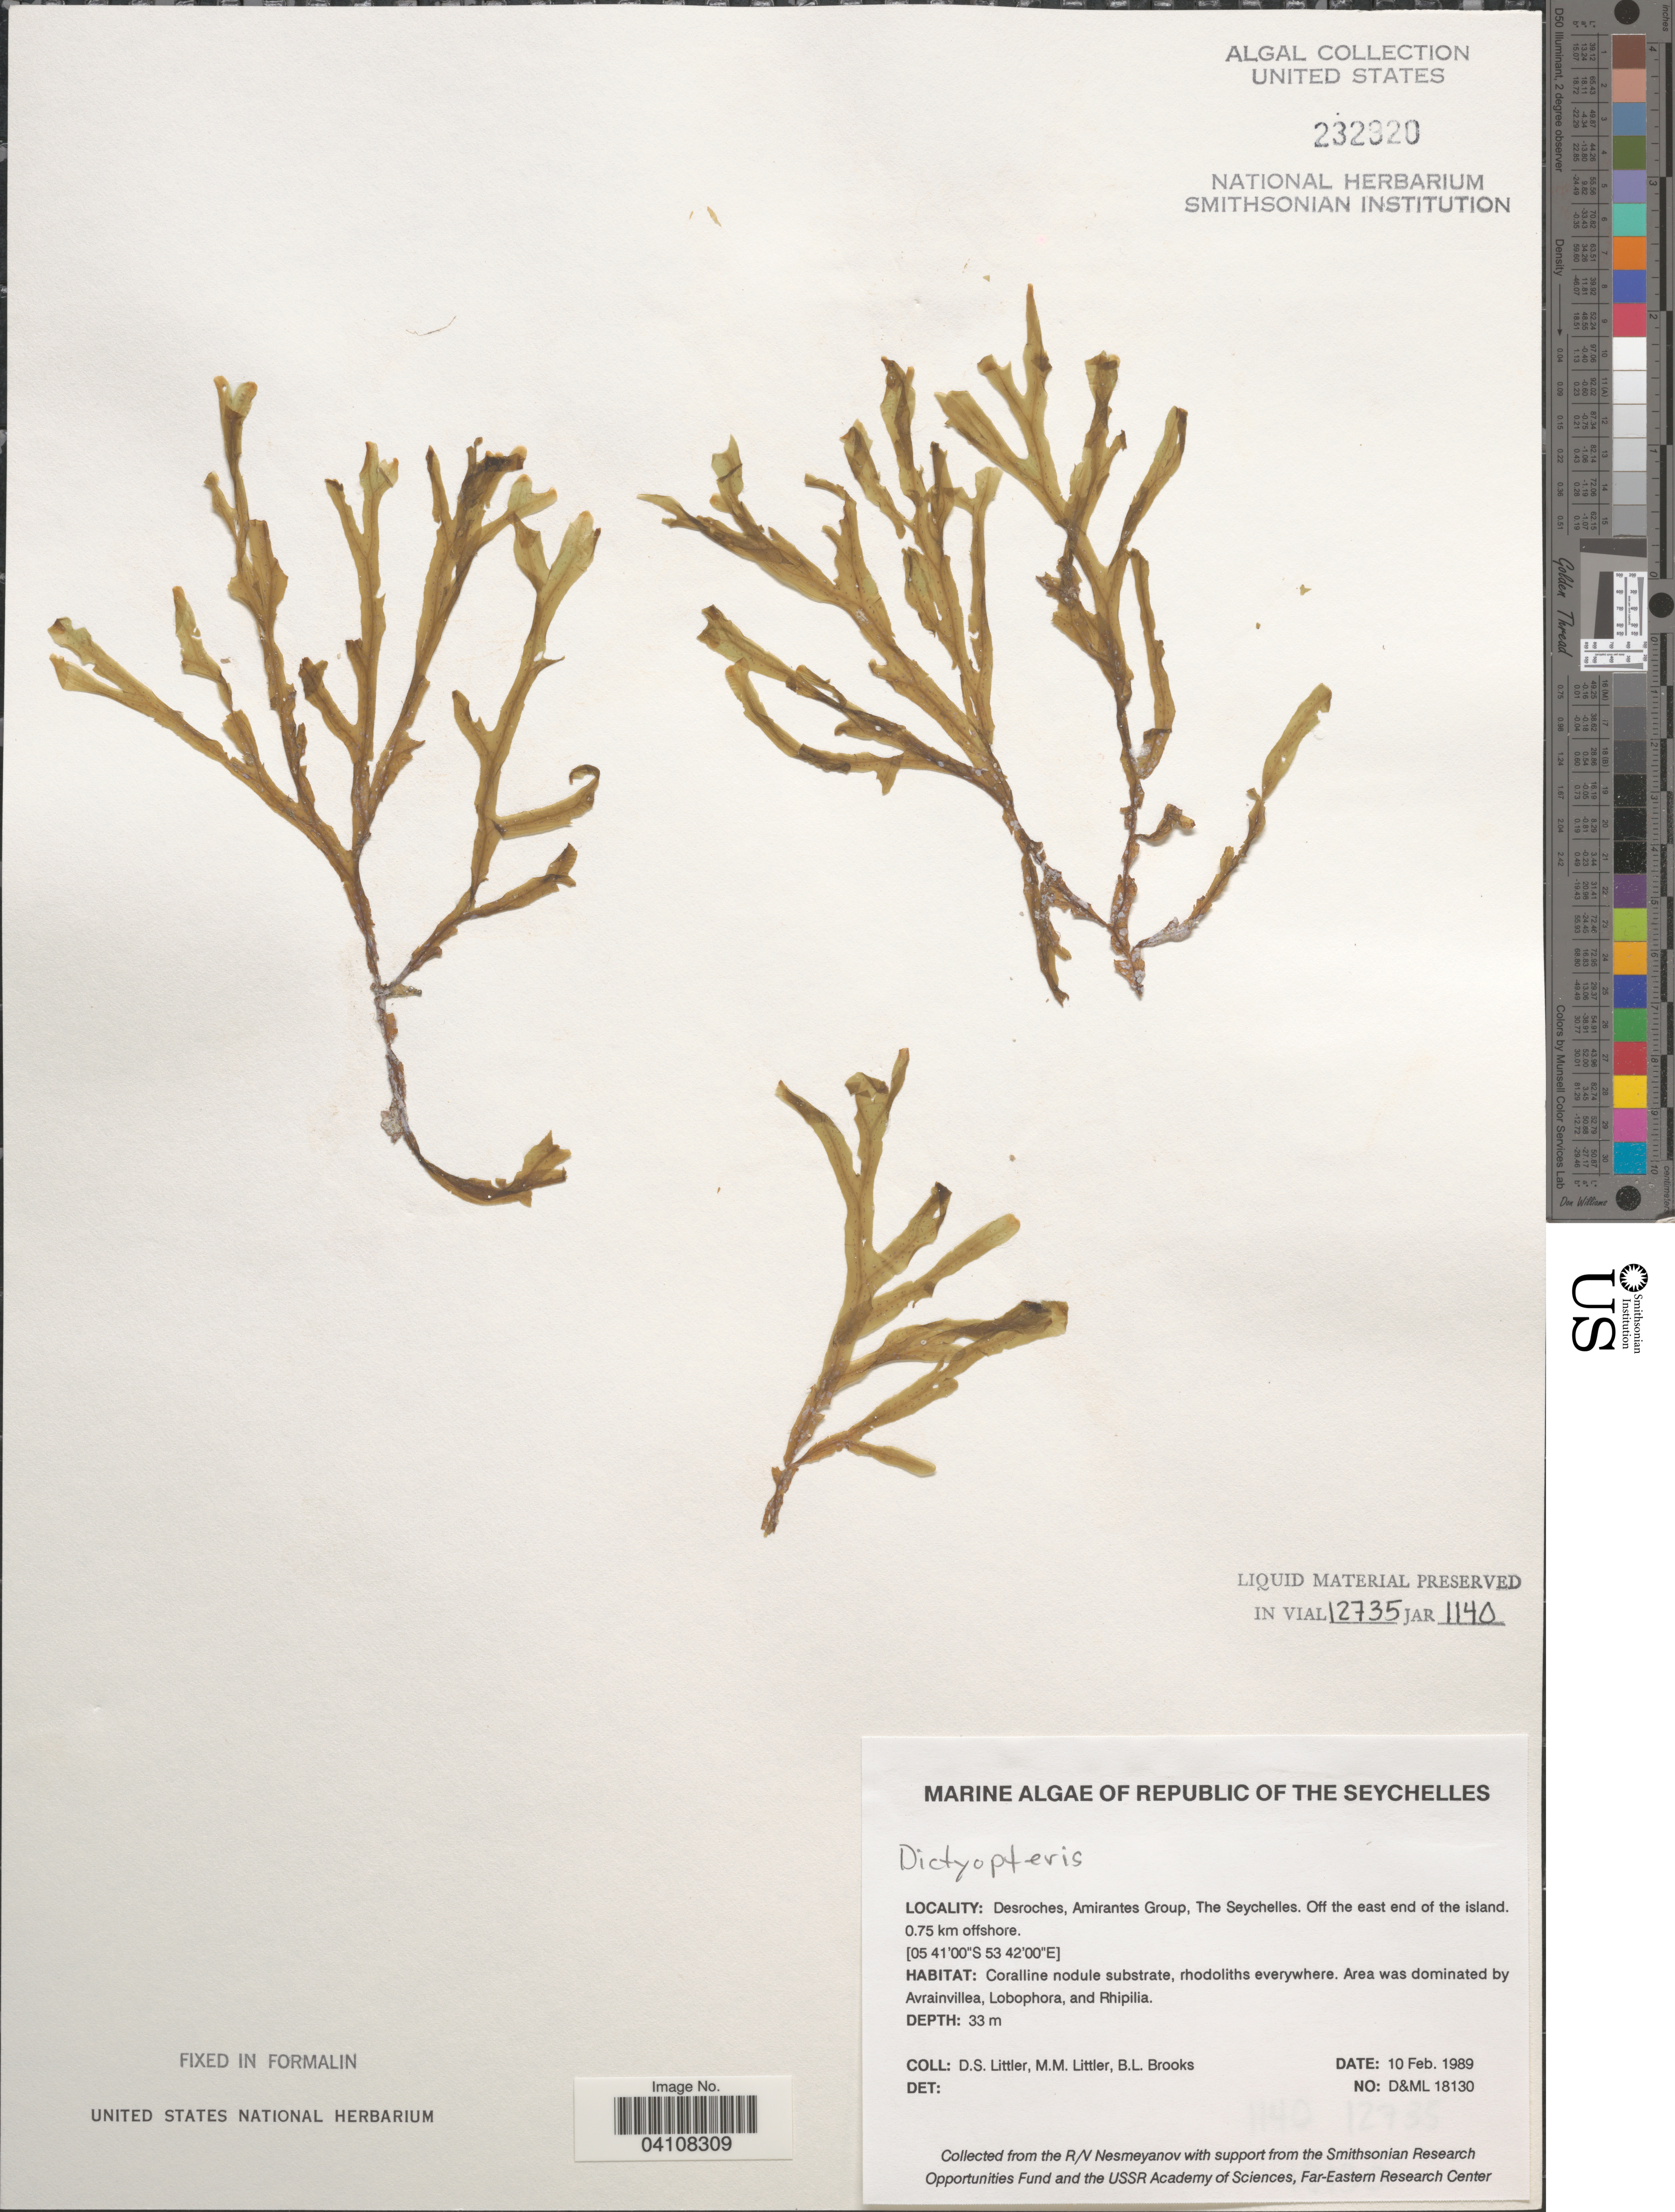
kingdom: Chromista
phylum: Ochrophyta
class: Phaeophyceae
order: Dictyotales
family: Dictyotaceae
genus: Dictyopteris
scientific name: Dictyopteris sp.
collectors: D. S. Littler & B. Brooks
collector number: D&ML18130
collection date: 1989-02-10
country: Seychelles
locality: Republic of The Seychelles. Desroches, Amirantes Group. Off the east end of the island. 0.75 km offshore.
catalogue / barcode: US 232920